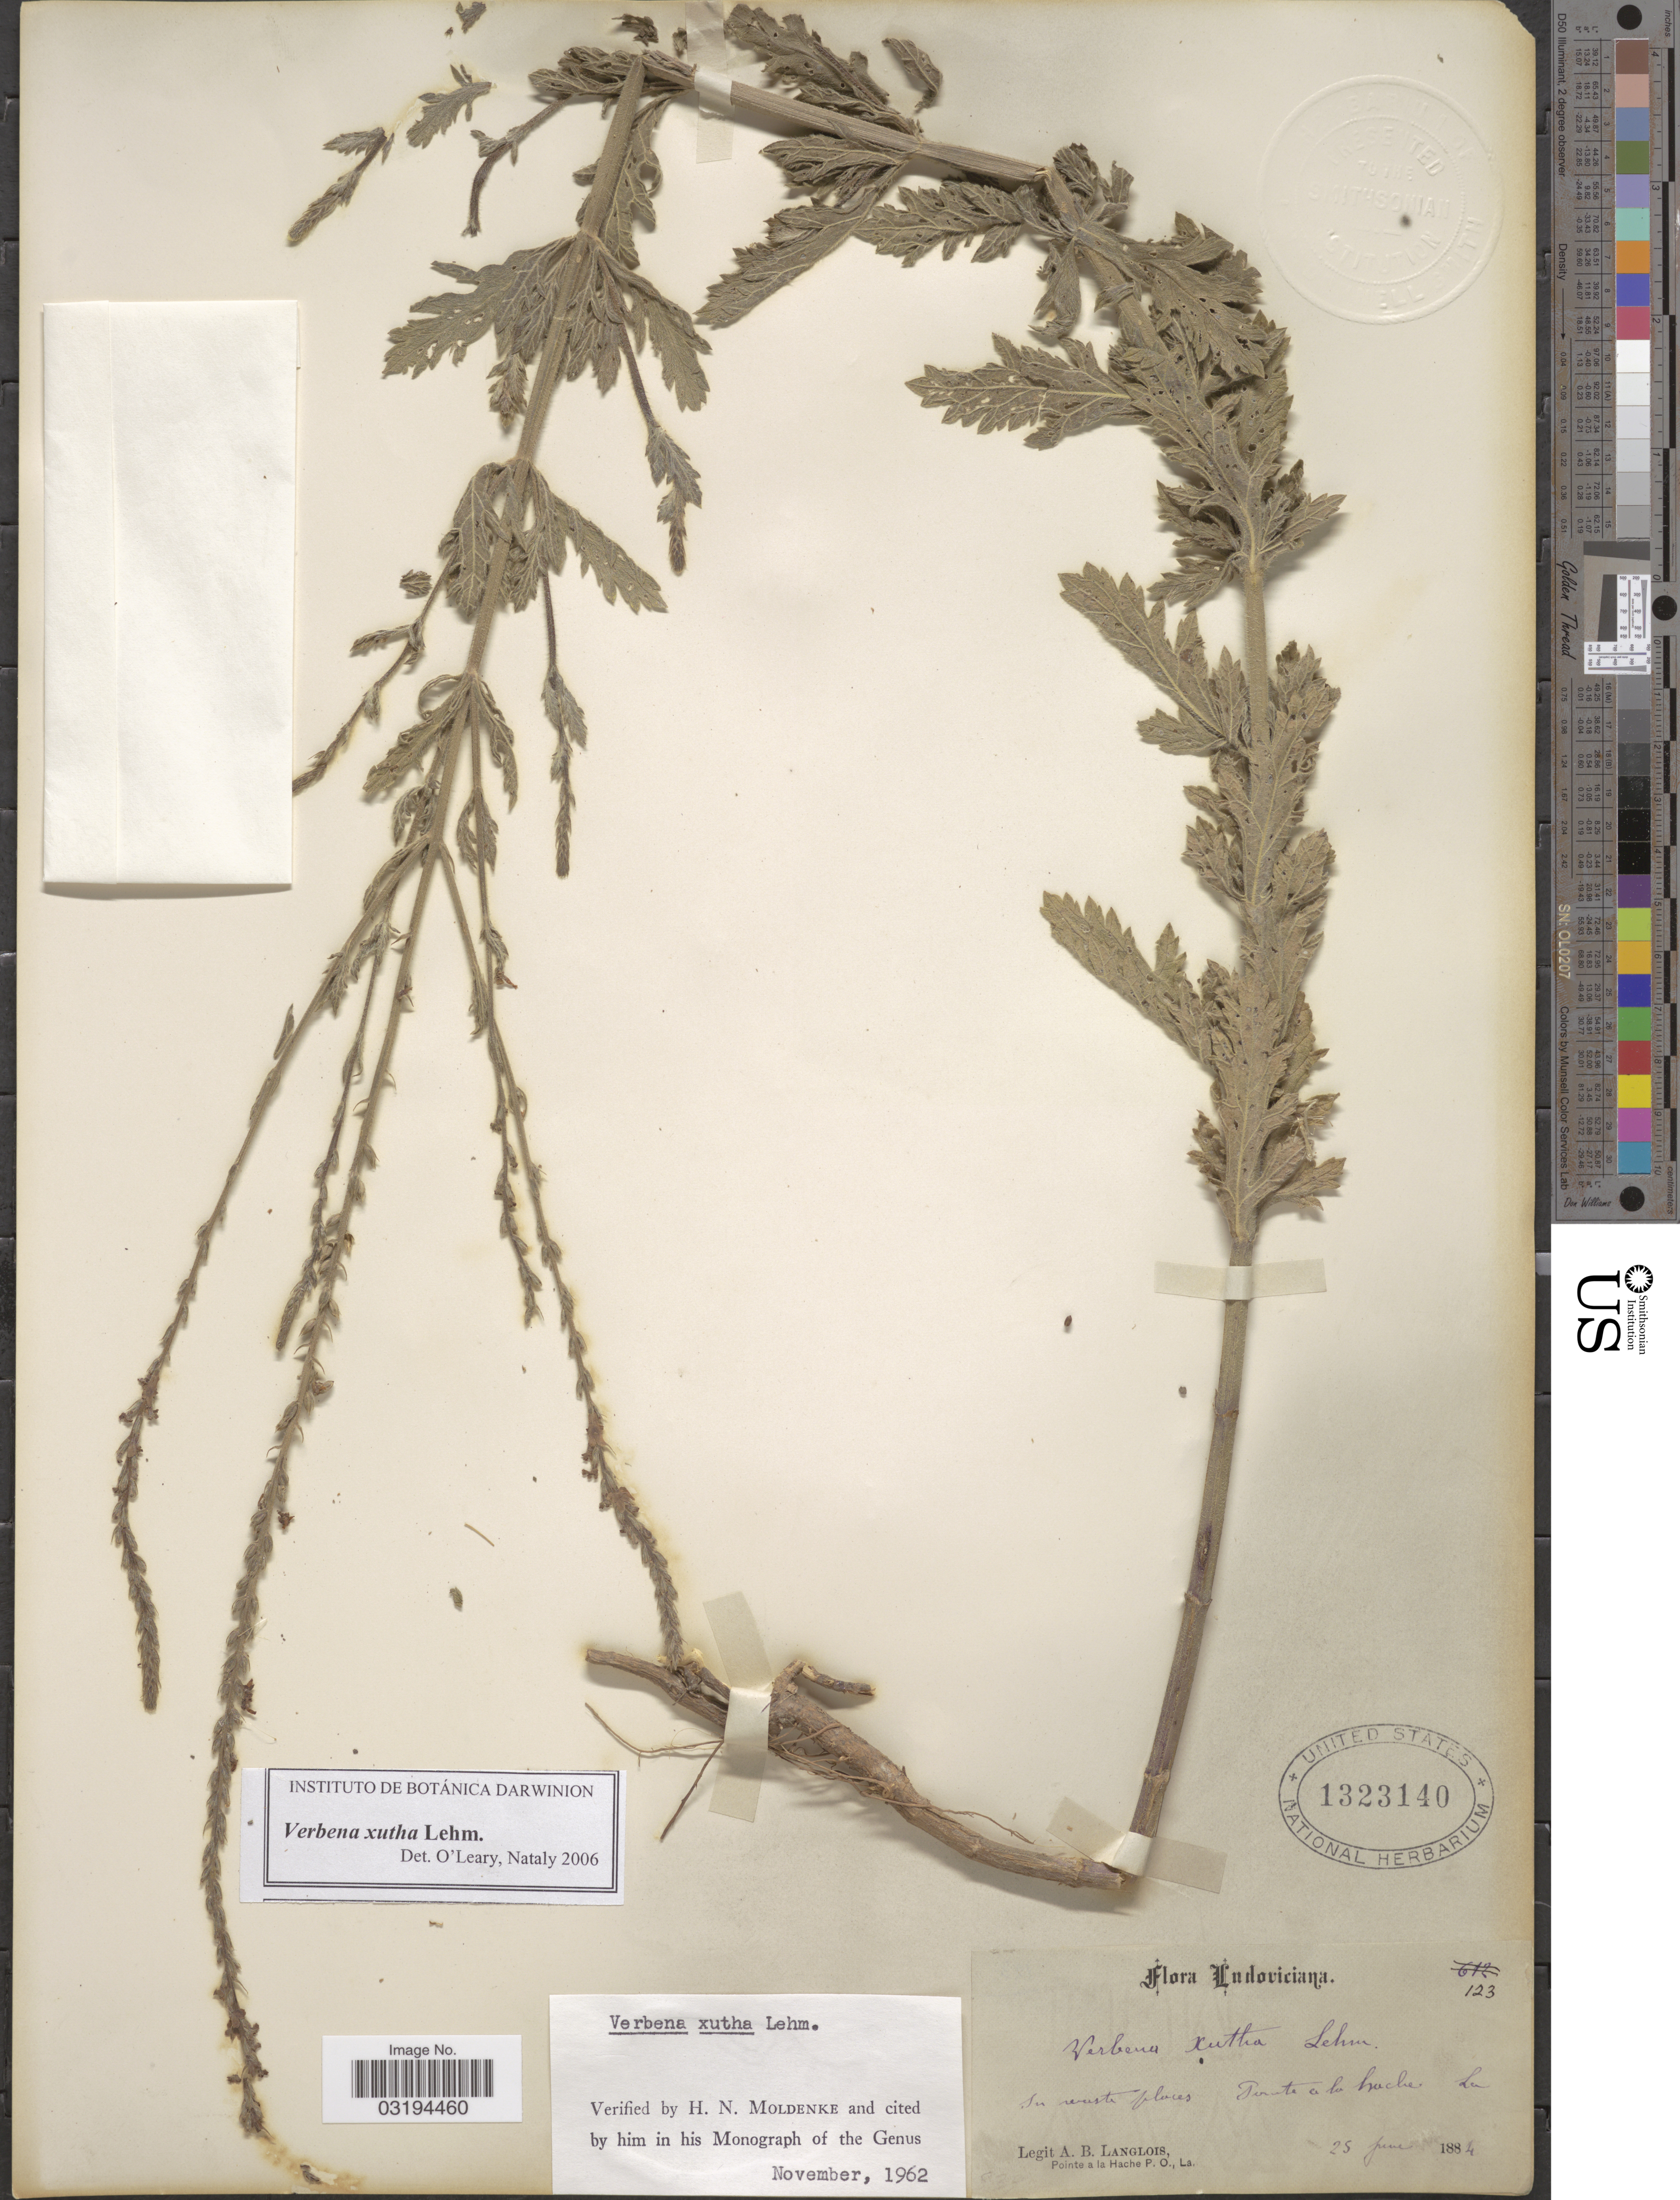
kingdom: Plantae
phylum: Tracheophyta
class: Magnoliopsida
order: Lamiales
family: Verbenaceae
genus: Verbena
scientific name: Verbena xutha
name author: Lehm.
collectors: A. Langlois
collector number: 123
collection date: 1884-06-23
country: United States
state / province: Louisiana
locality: Ludoviciana, Pointe a la Hache.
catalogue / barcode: US 1323140